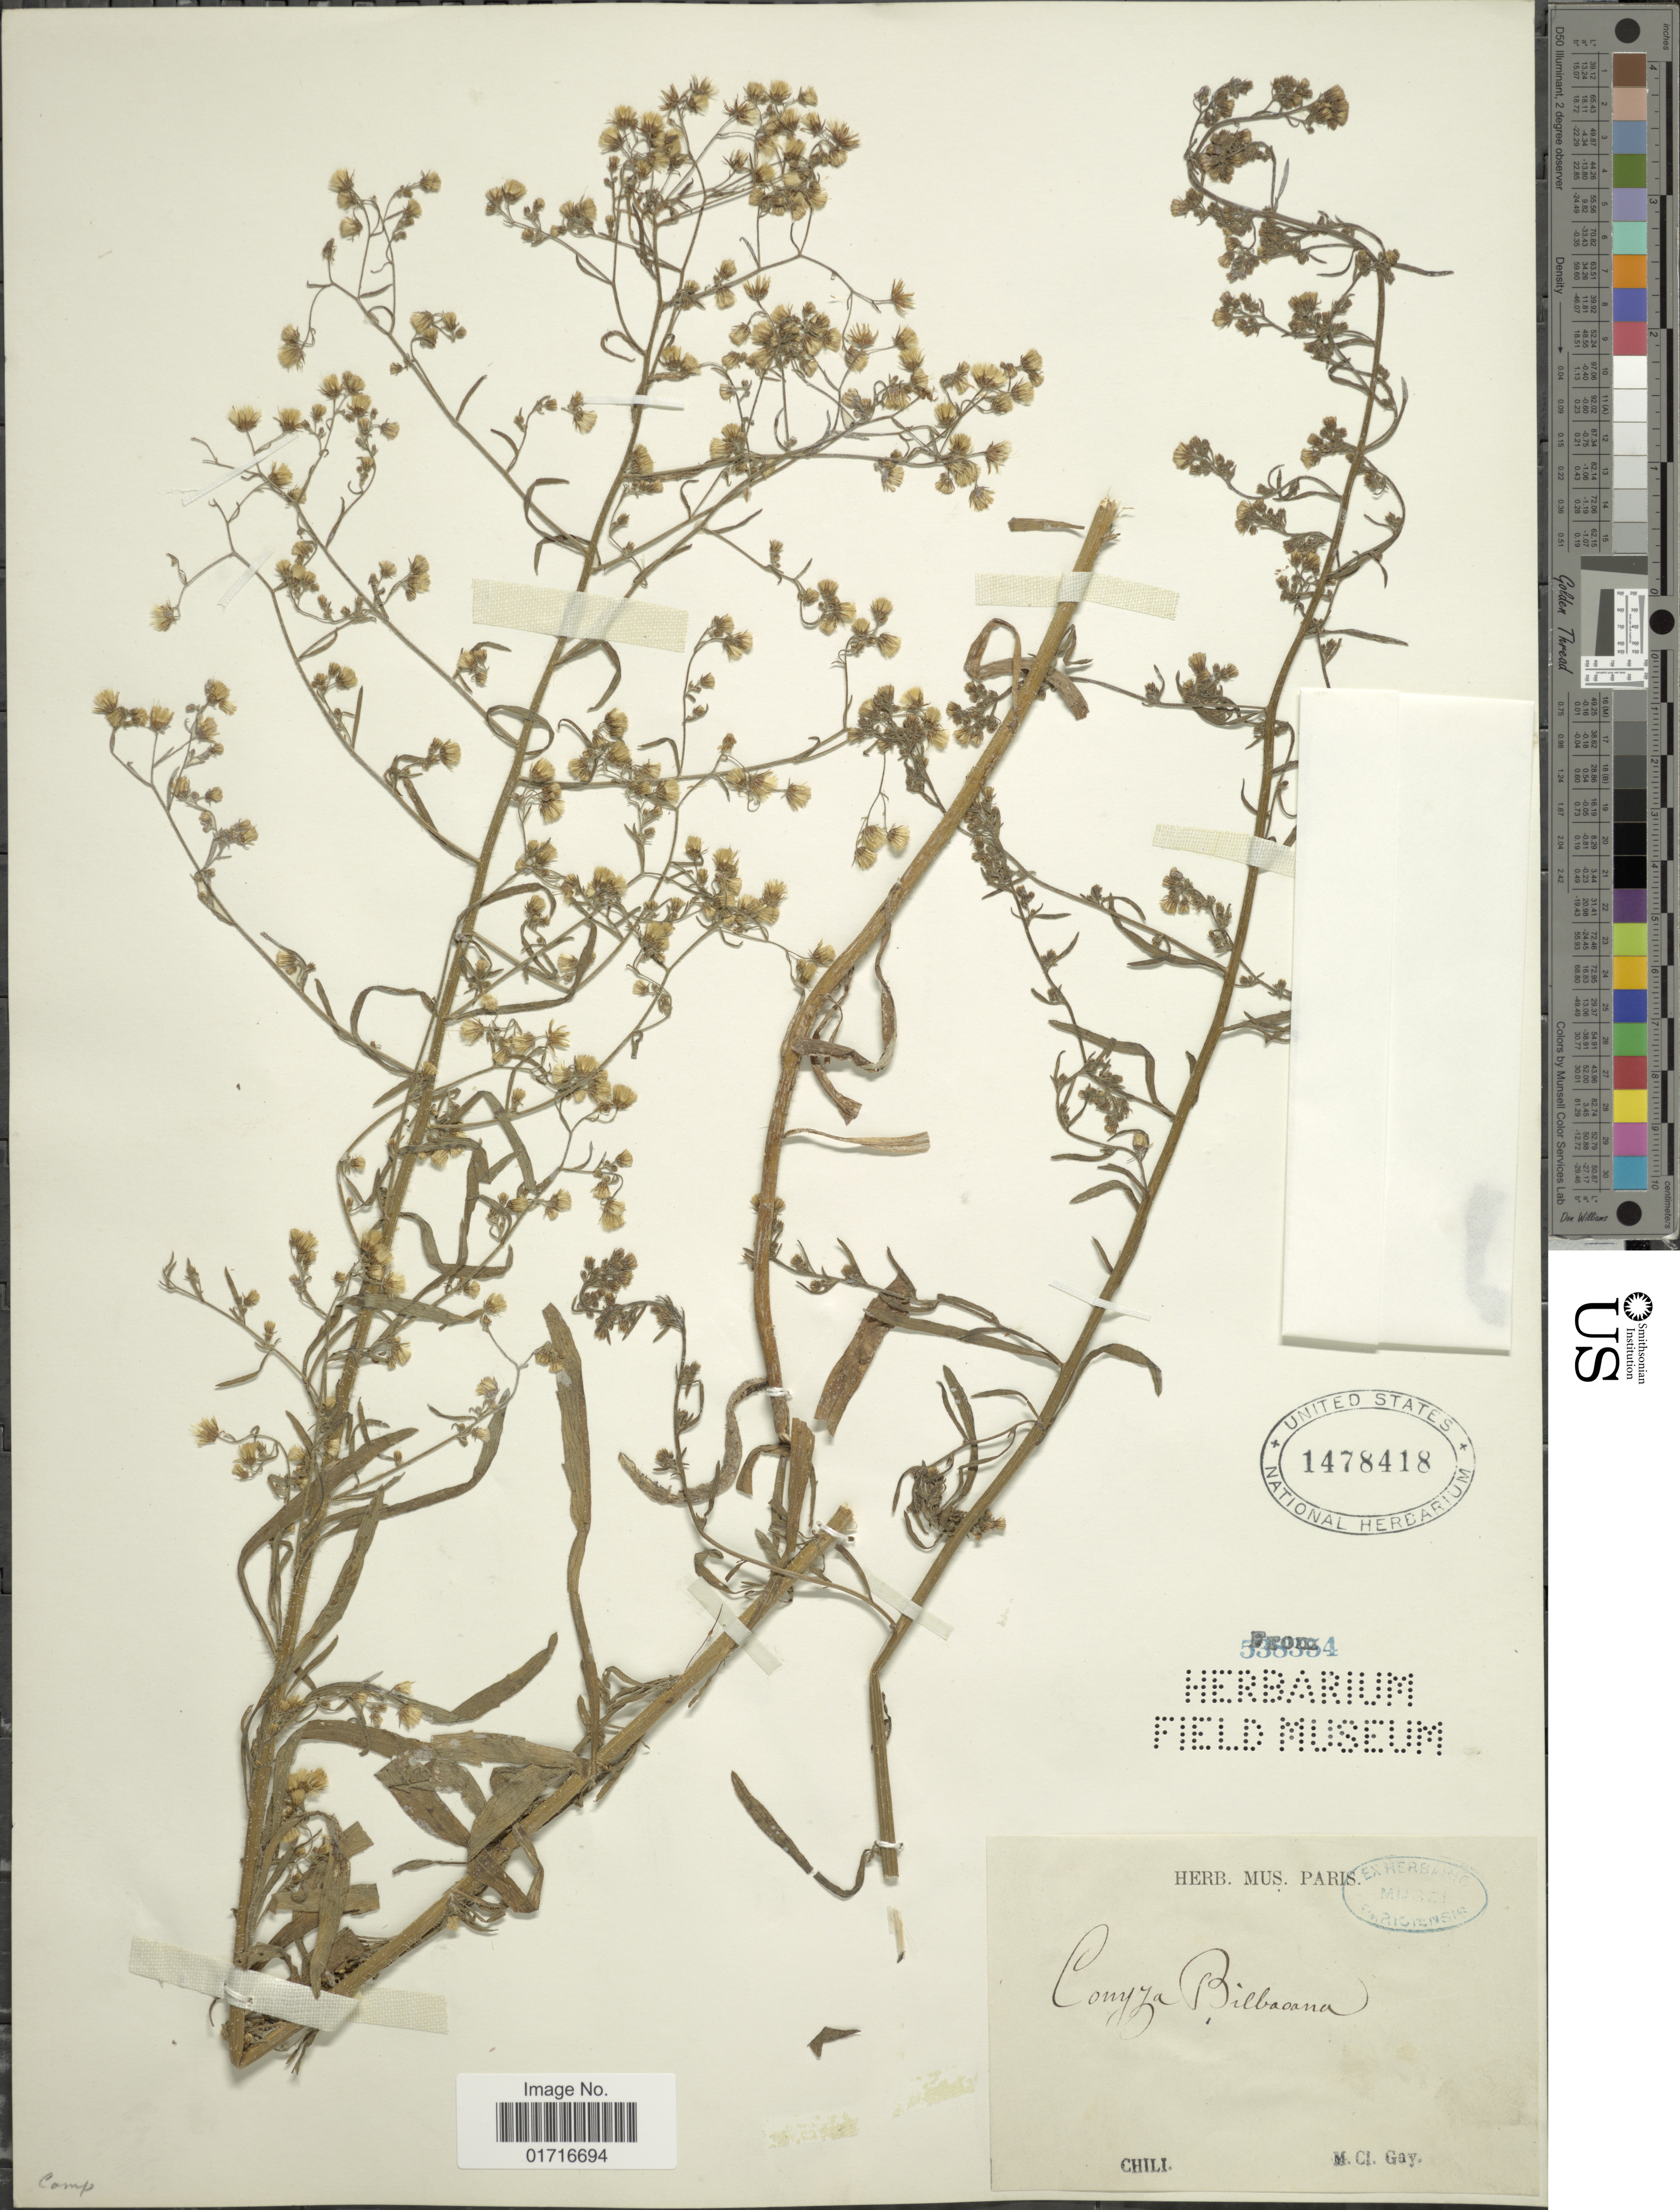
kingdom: Plantae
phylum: Tracheophyta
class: Magnoliopsida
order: Asterales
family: Asteraceae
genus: Conyza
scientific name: Conyza bilbaoana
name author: J. Rémy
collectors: M. Gay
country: Chile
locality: Chili.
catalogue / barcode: US 1478418